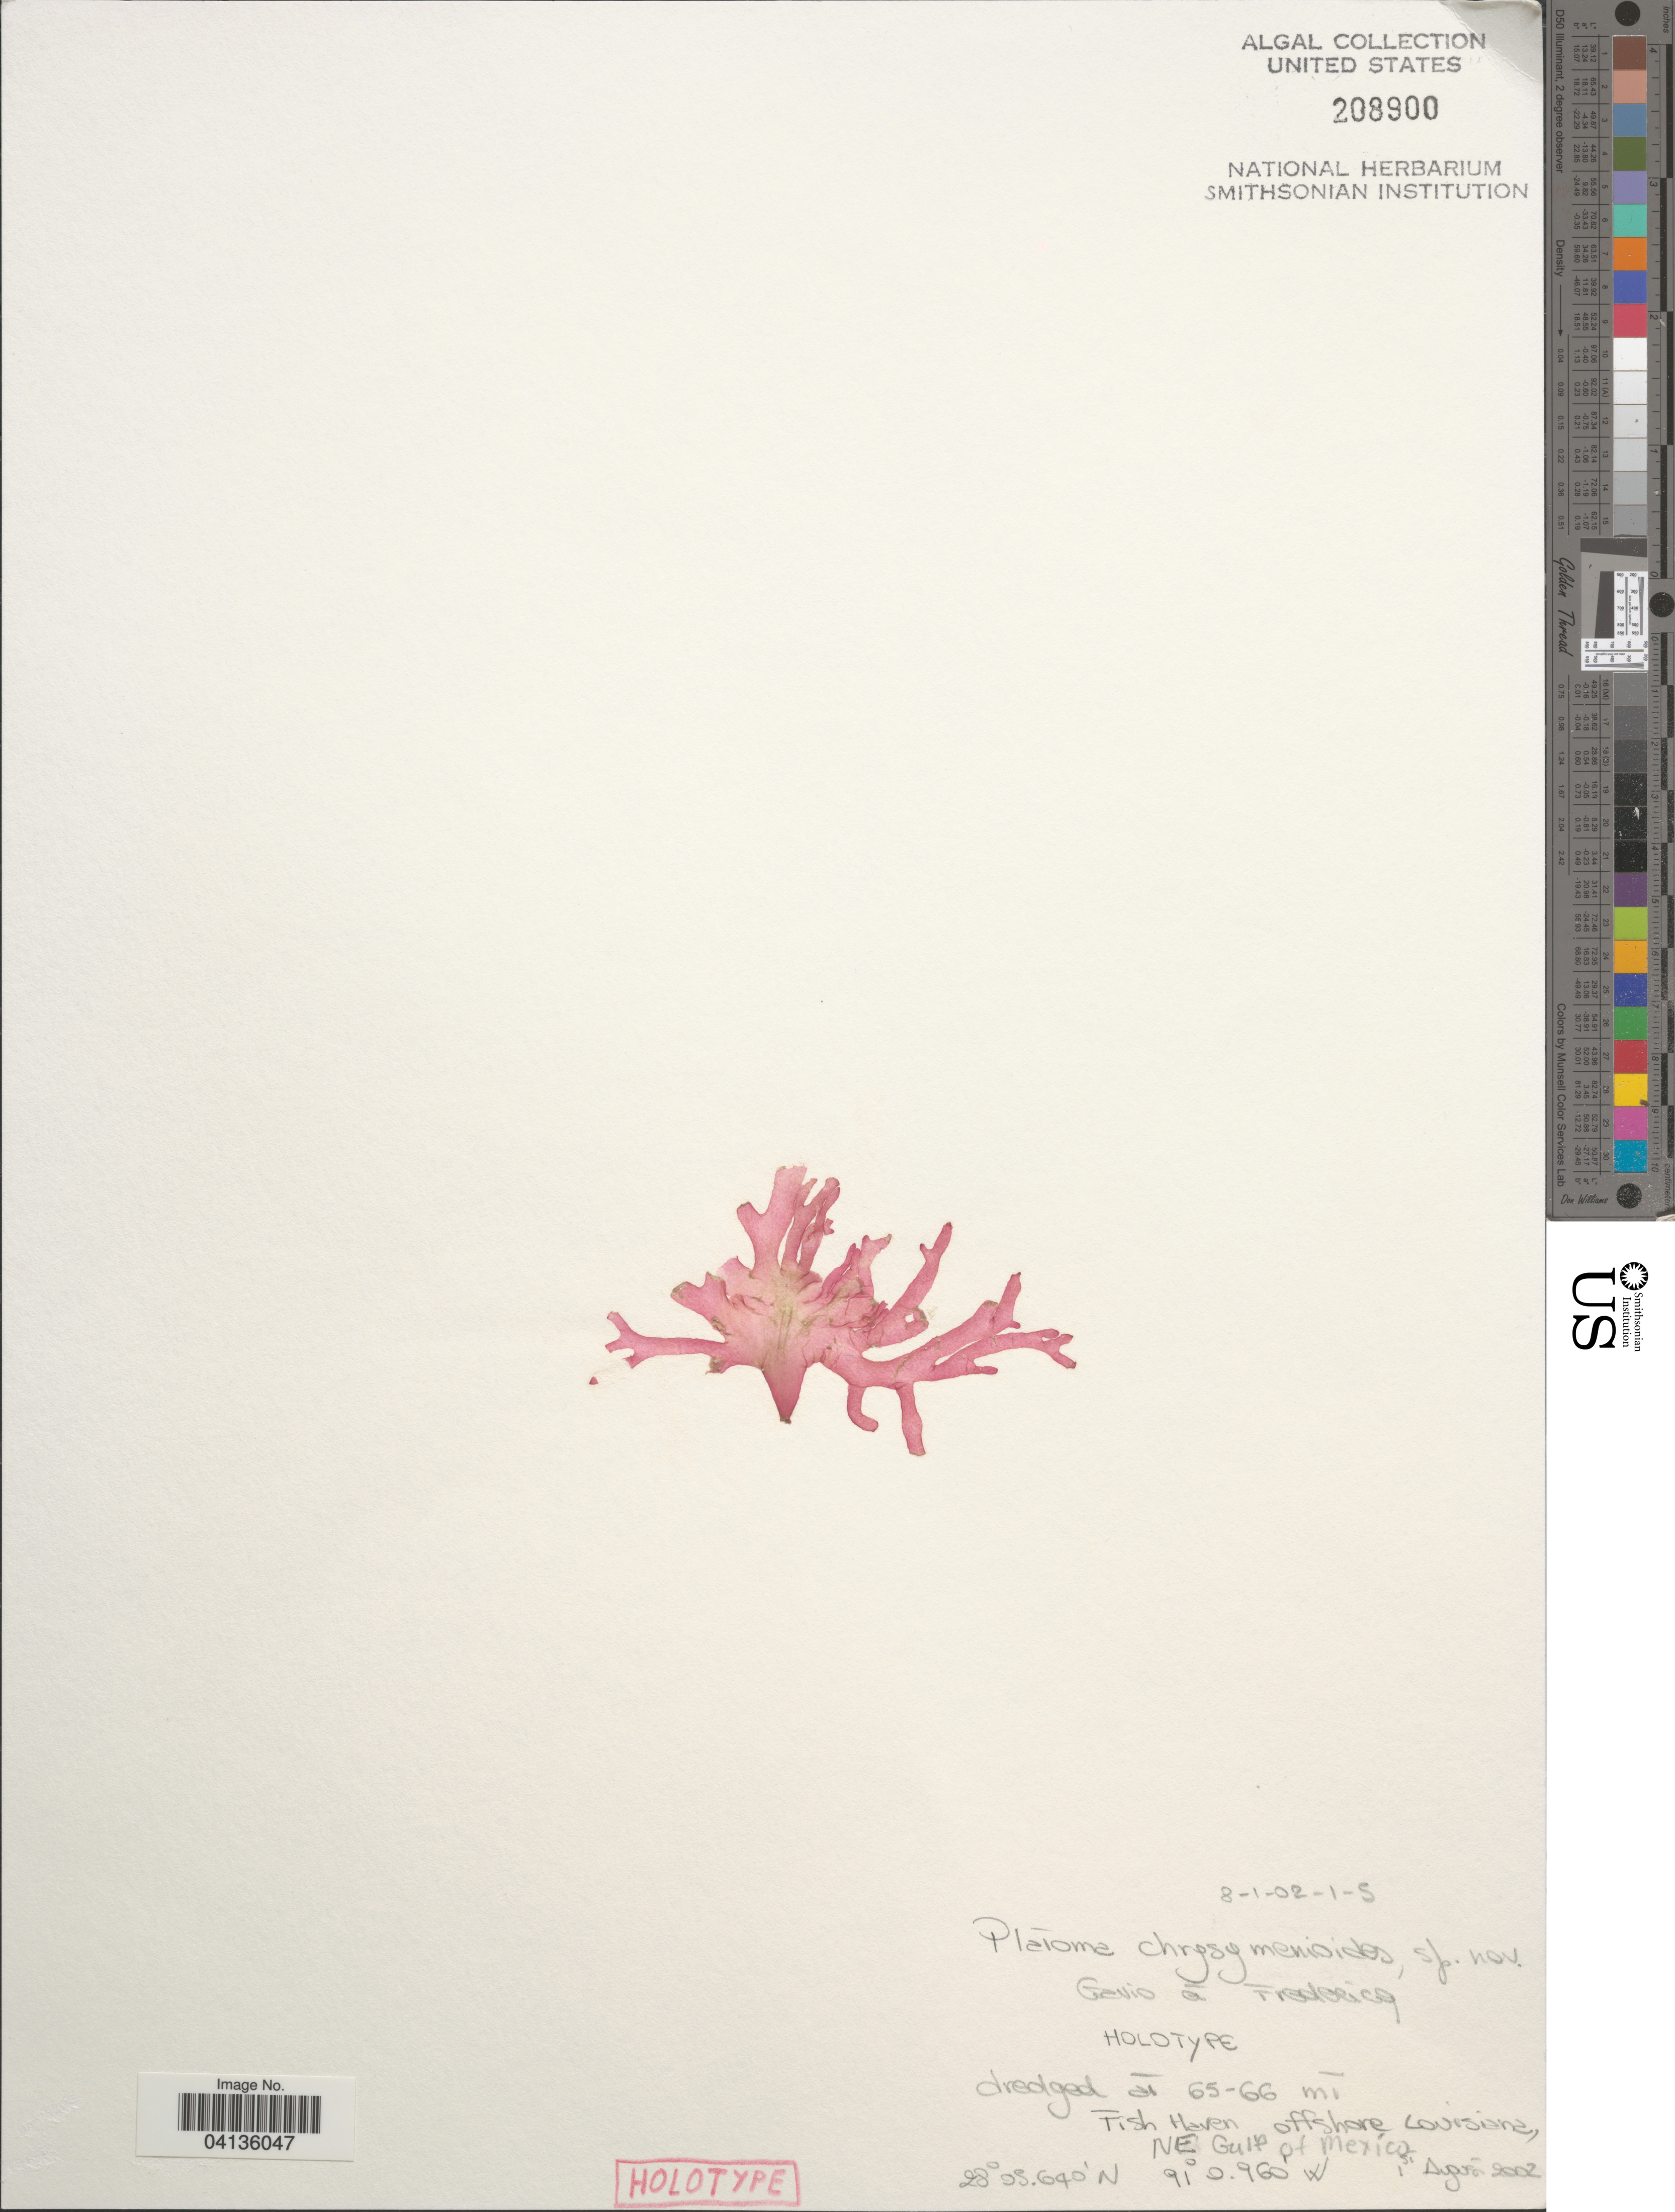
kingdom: Plantae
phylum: Rhodophyta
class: Florideophyceae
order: Nemastomatales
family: Nemastomataceae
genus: Platoma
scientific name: Platoma chrysymenioides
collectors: Gavio & Fredericq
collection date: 2002-08-01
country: United States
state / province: Louisiana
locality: Fish Haven offshore, NE Gulf of Mexico.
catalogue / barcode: US 208900